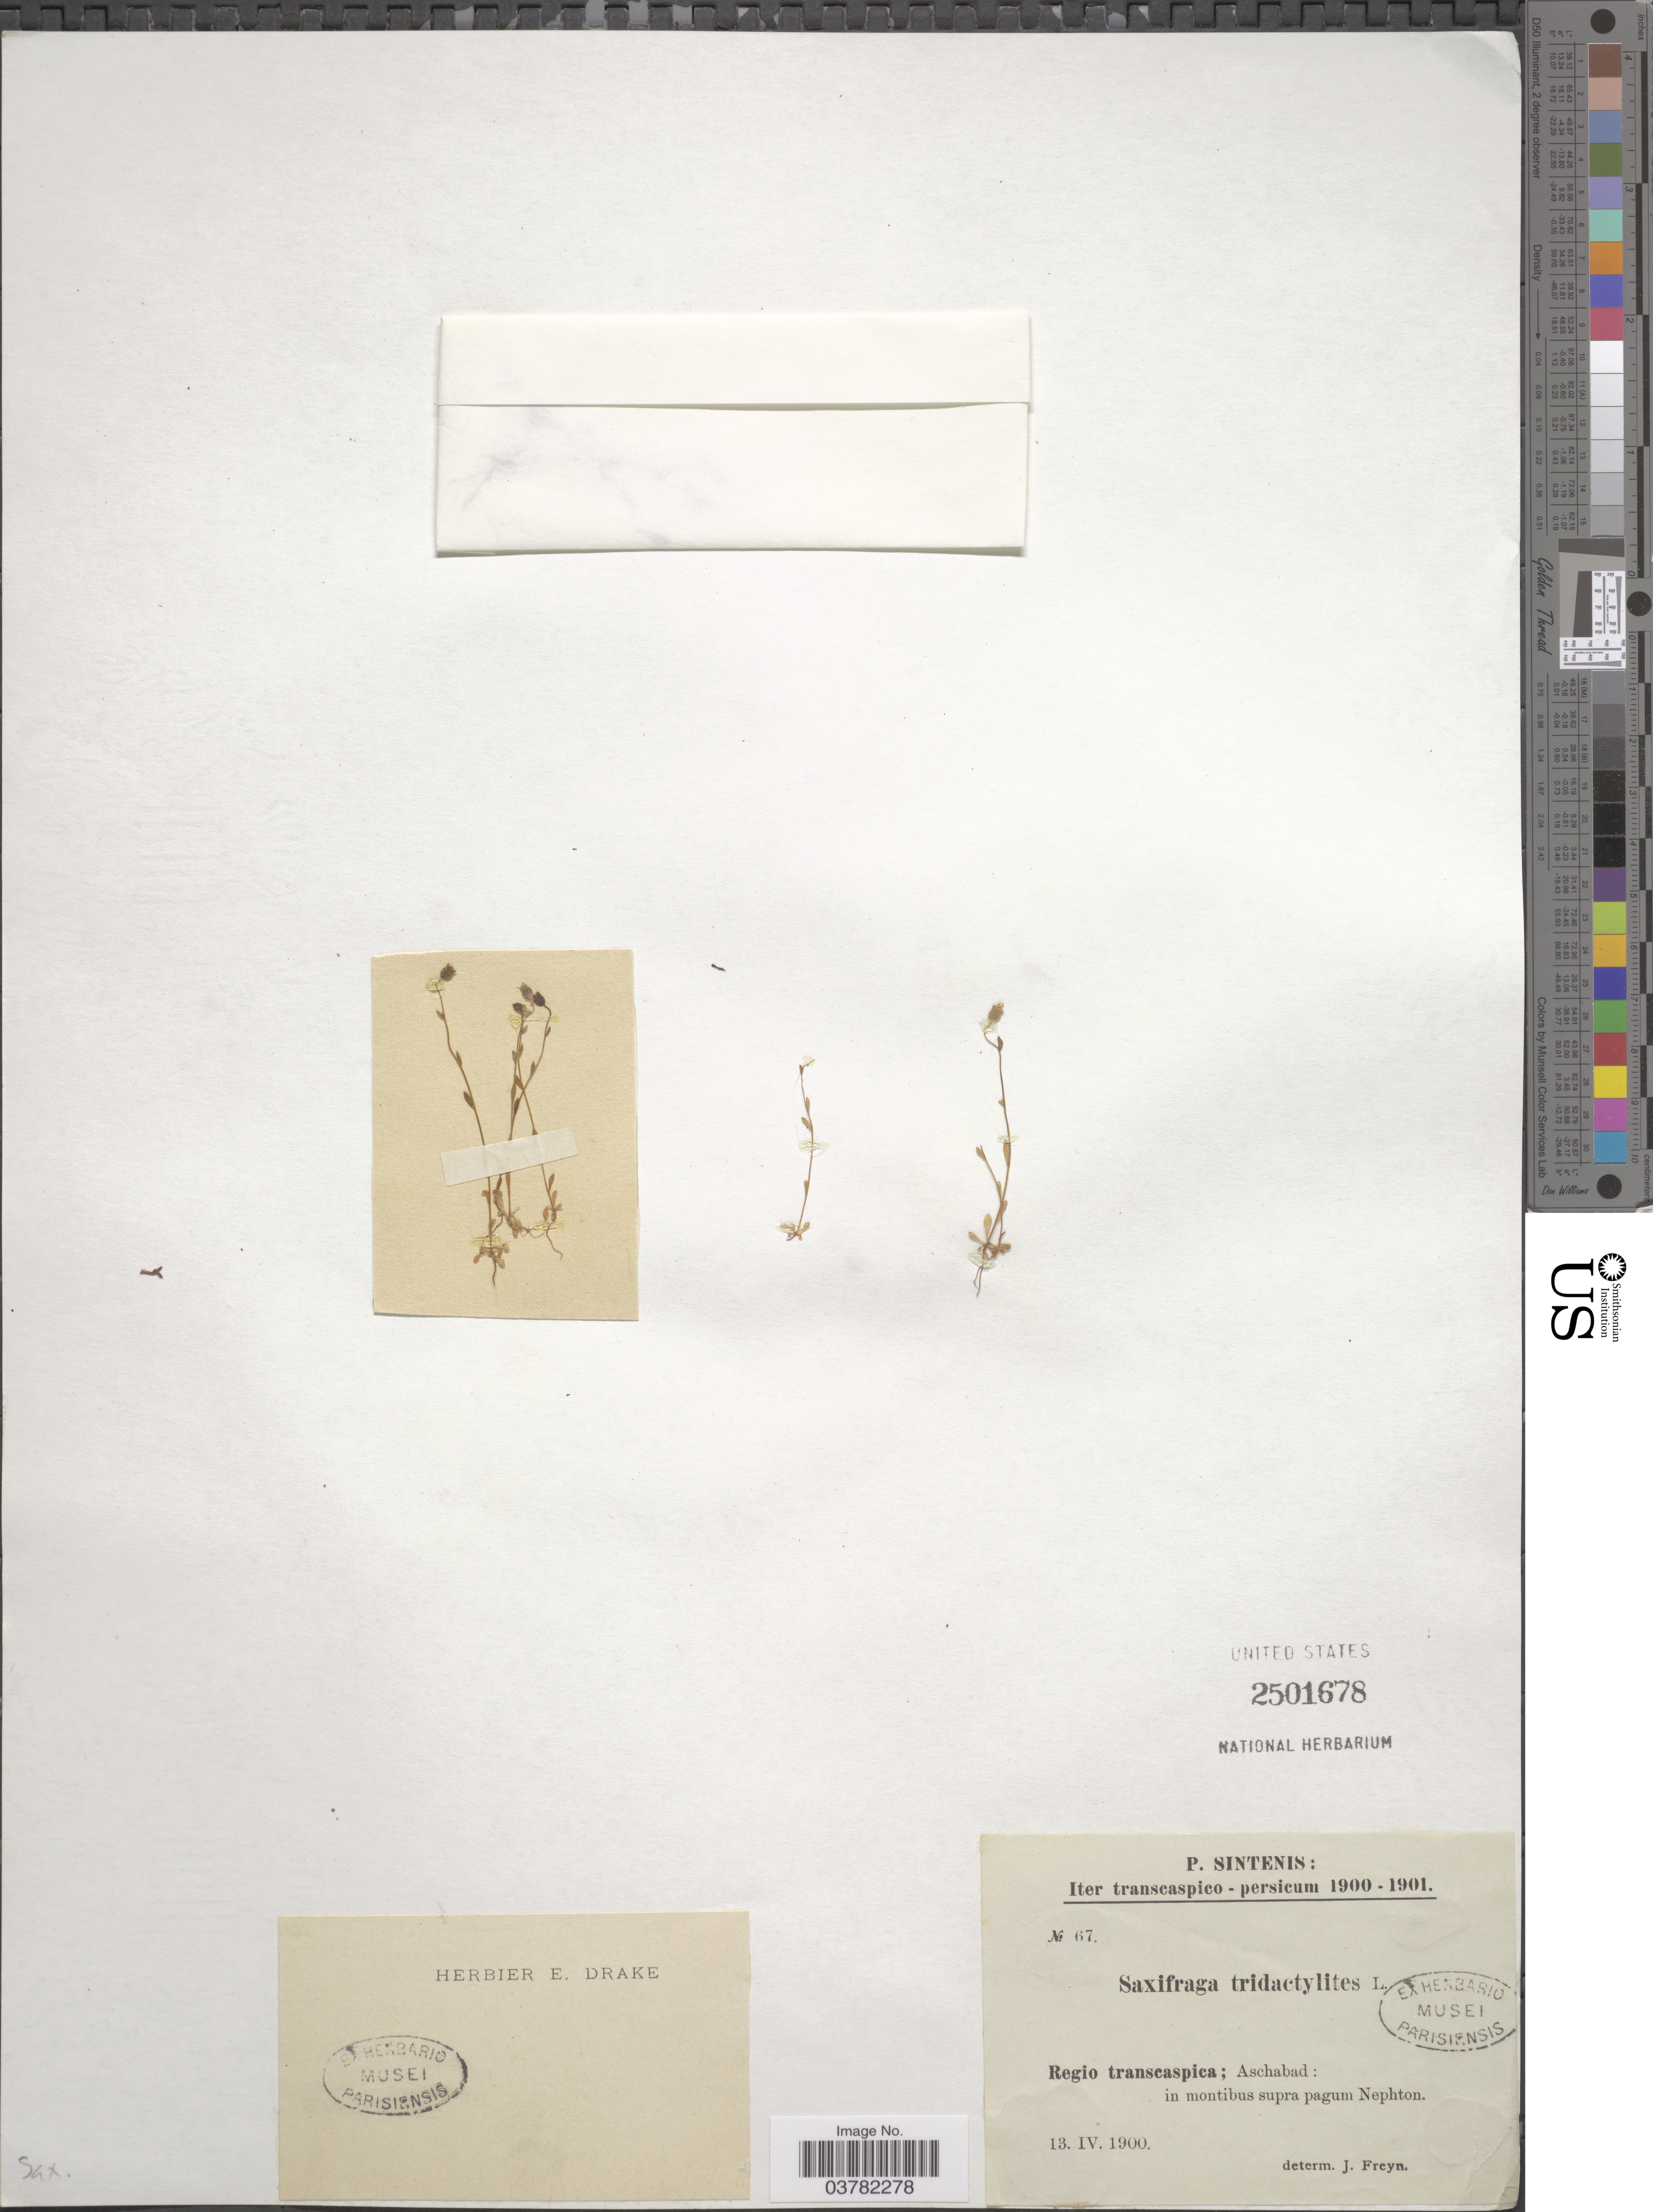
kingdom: Plantae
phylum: Tracheophyta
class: Magnoliopsida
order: Saxifragales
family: Saxifragaceae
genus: Saxifraga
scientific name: Saxifraga exarata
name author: Vill.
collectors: P. Sintenis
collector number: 67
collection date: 1900-04-13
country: Iran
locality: Iter transcaspico - persicum 1900 - 1901. Regio transcaspica; Aschabad: in montibus supra pagum Nephton.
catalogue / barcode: US 2501678